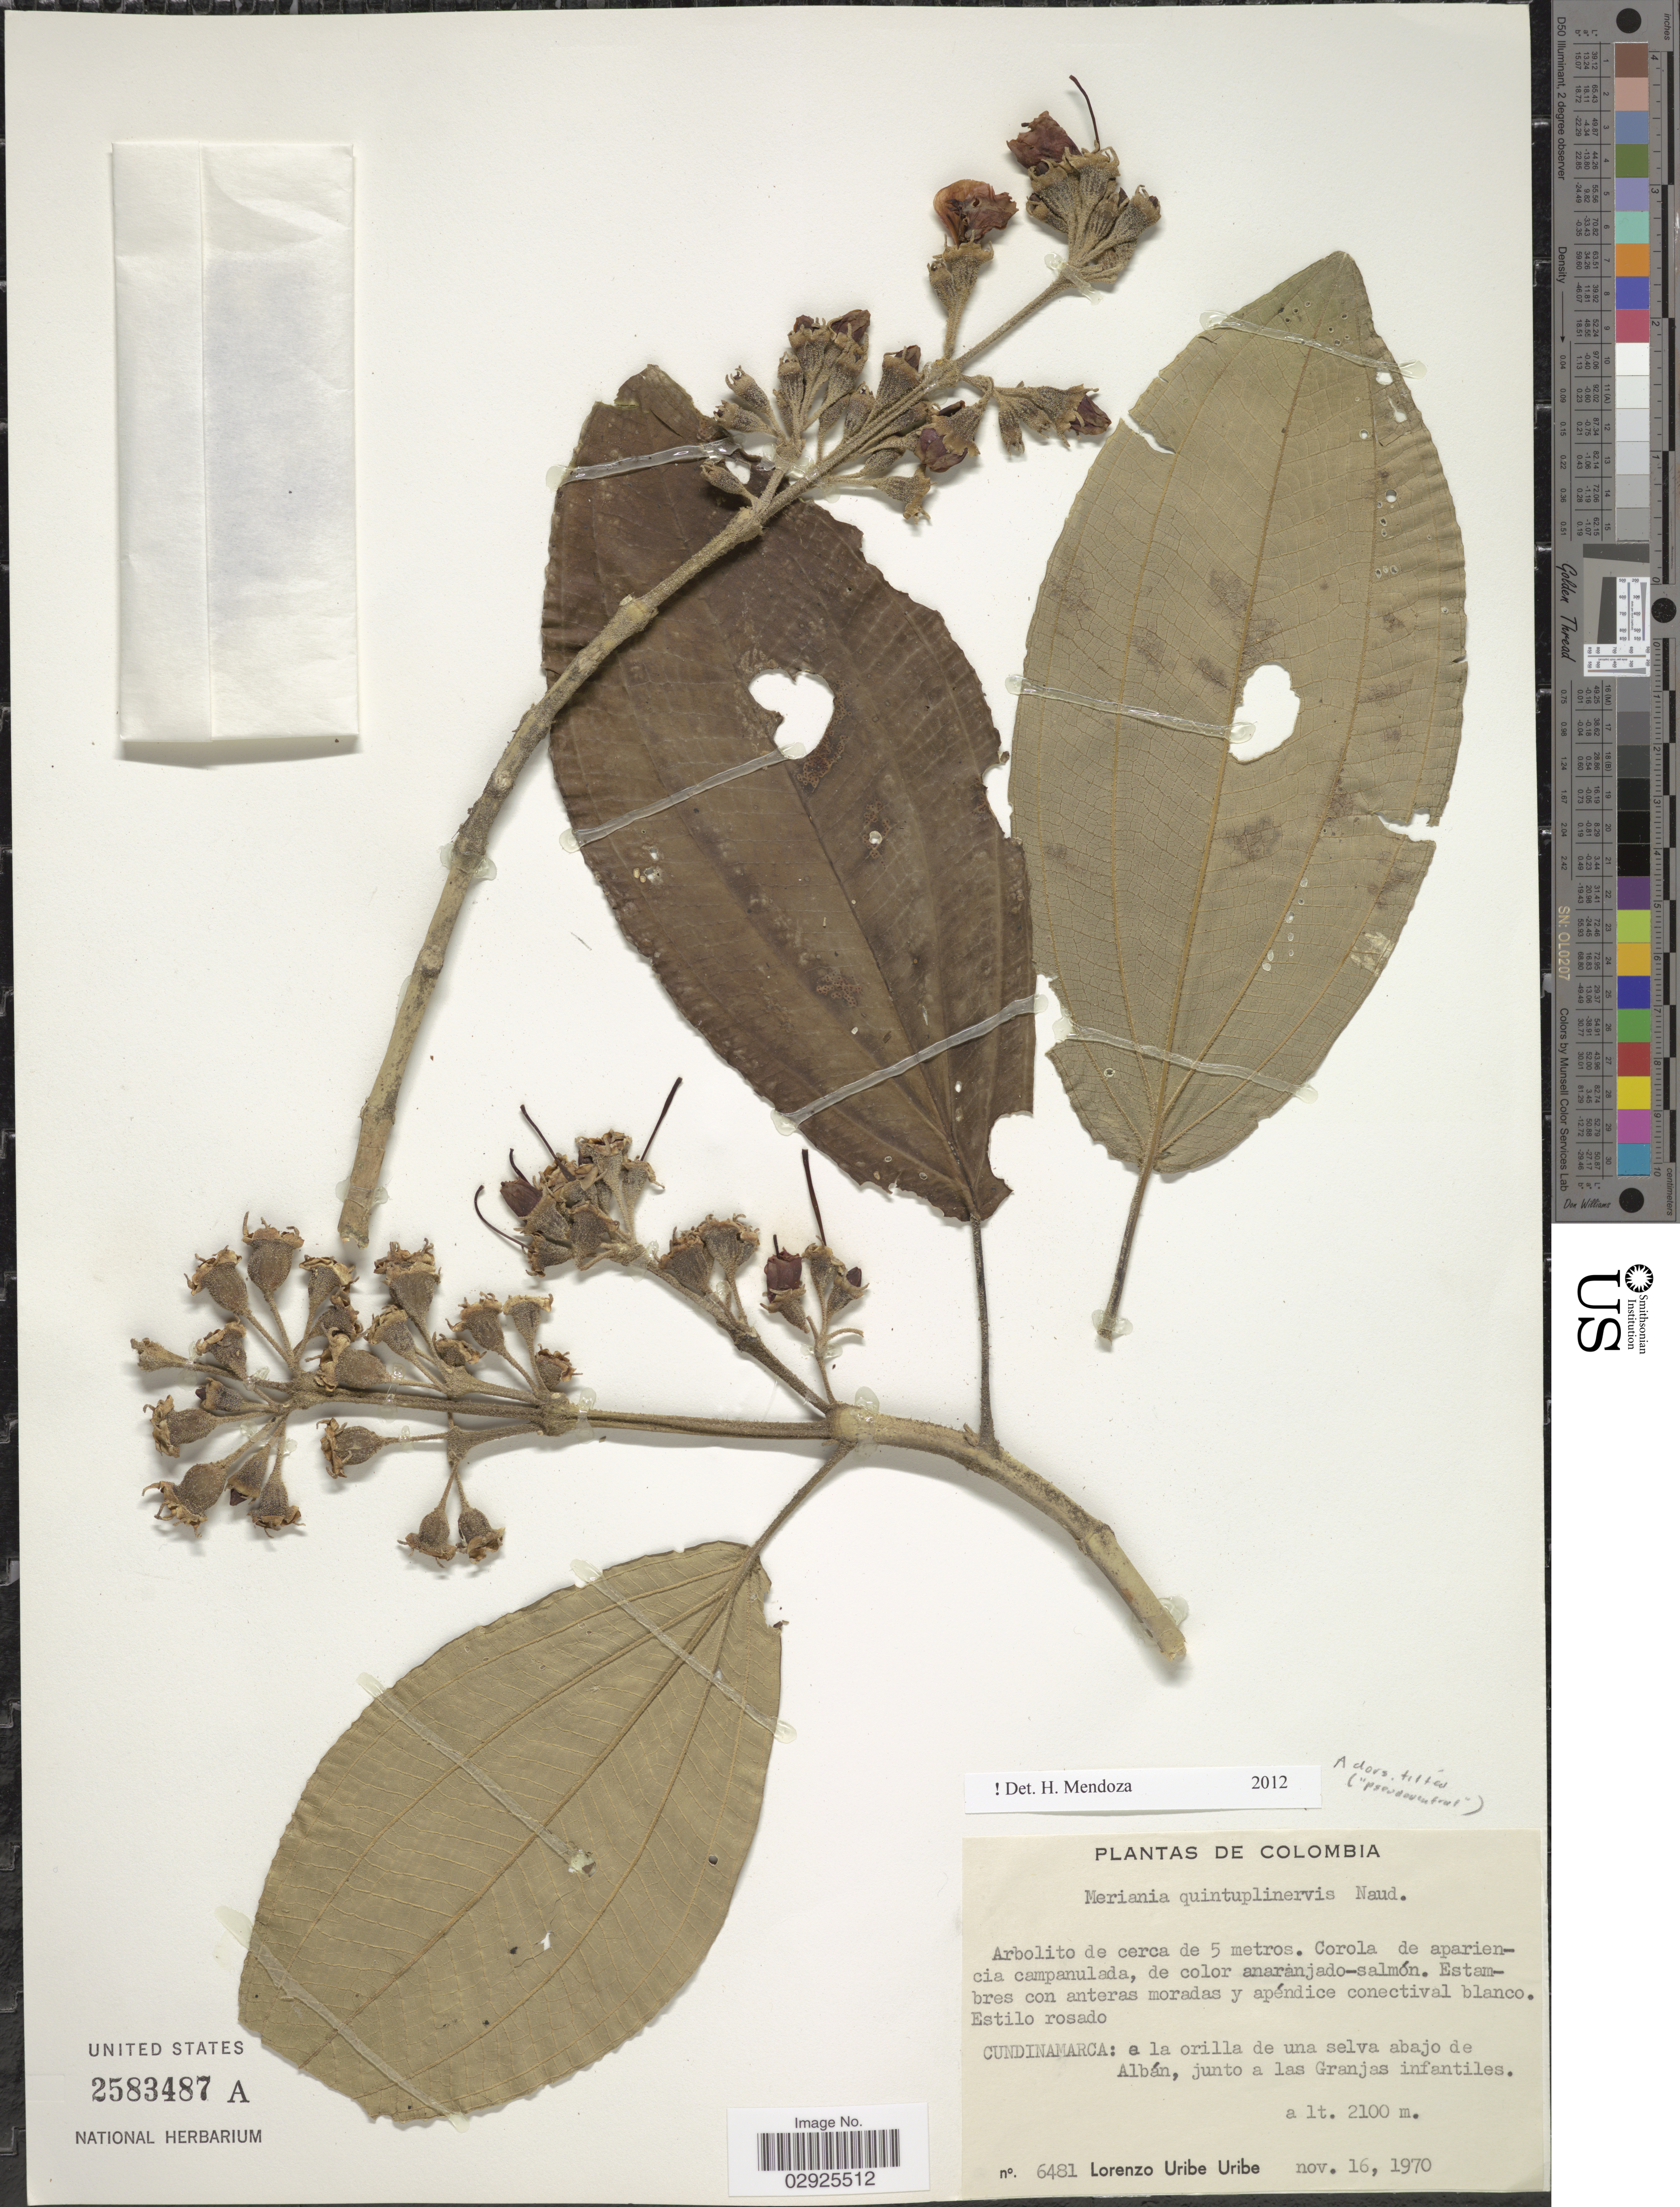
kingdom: Plantae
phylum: Tracheophyta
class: Magnoliopsida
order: Myrtales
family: Melastomataceae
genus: Meriania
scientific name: Meriania quintuplinervis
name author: Naudin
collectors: L. Uribe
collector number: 6481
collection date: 1970-11-16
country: Colombia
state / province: Cundinamarca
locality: A la orilla de una selva abajo de Albán, junto a las Granjas infantiles.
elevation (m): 2100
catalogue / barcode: US 2583487A